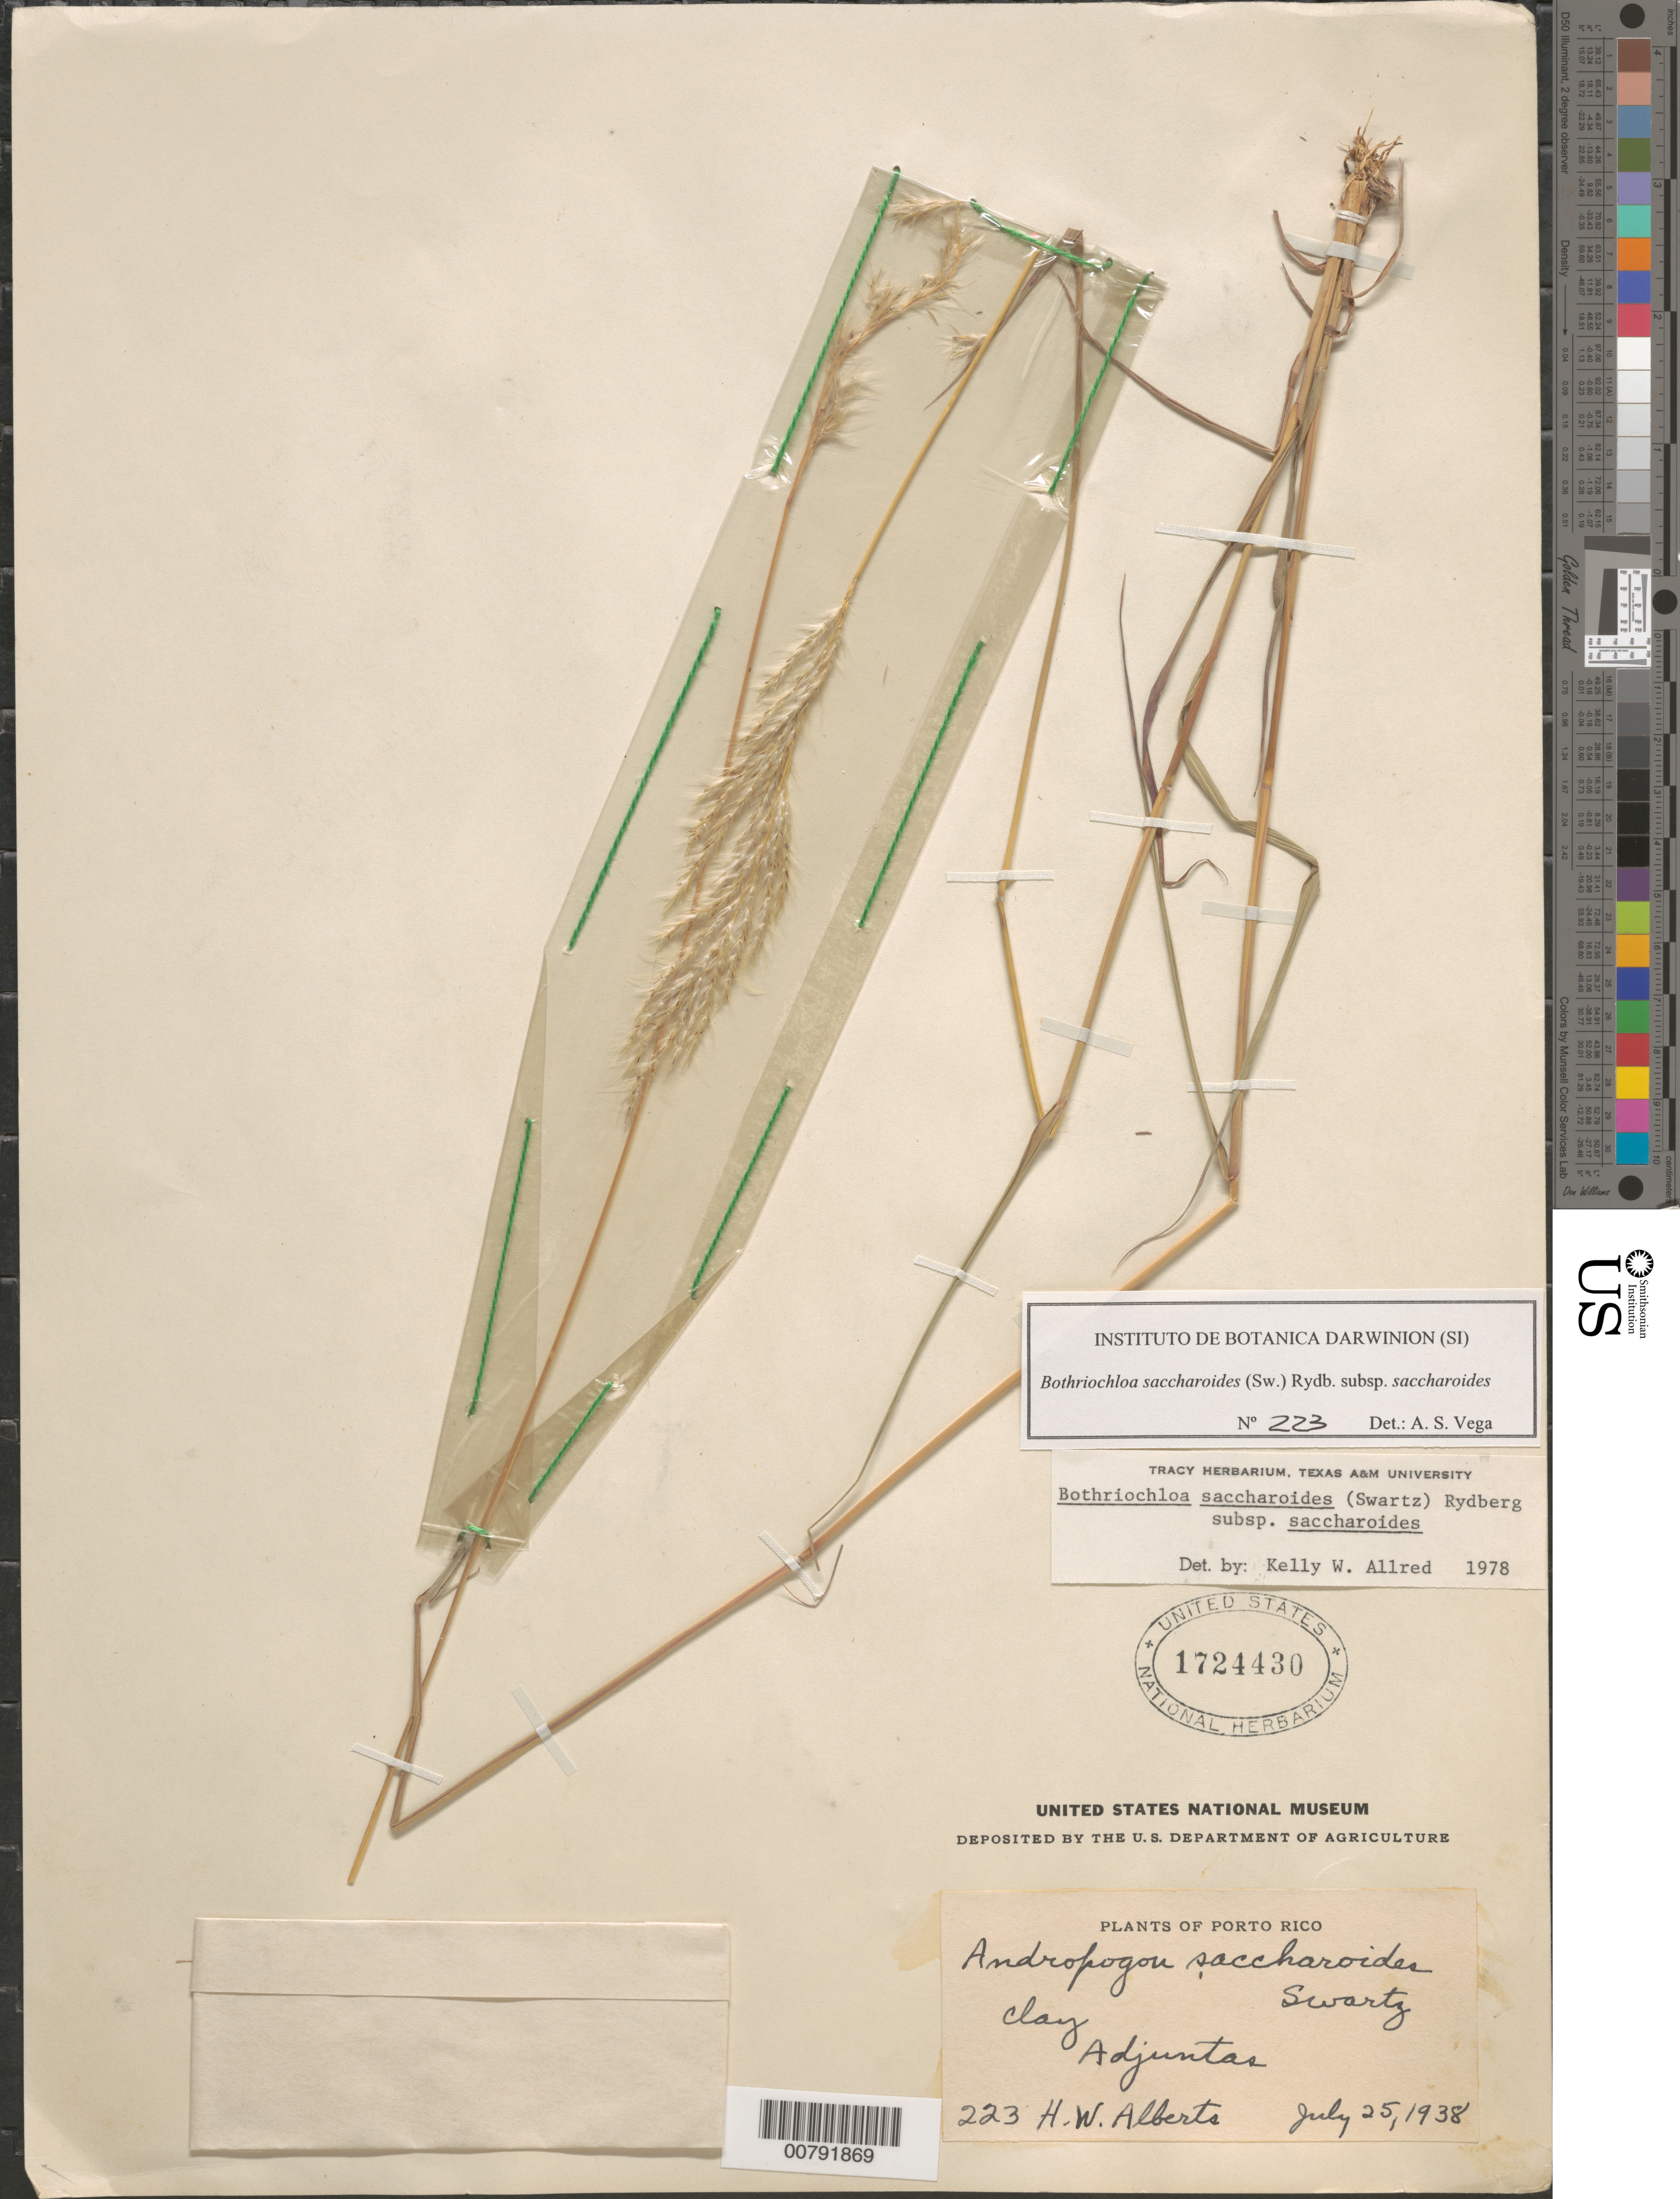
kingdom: Plantae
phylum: Tracheophyta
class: Liliopsida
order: Poales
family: Poaceae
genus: Bothriochloa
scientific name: Bothriochloa saccharoides subsp. saccharoides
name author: (Sw.) Rydb.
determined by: Vega, A. S.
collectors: H. W. Alberts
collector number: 223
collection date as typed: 25 Jul 1938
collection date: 1938-07-25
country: Puerto Rico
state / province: Adjuntas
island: Puerto Rico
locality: Adjuntas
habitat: Clay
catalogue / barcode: US 1724430